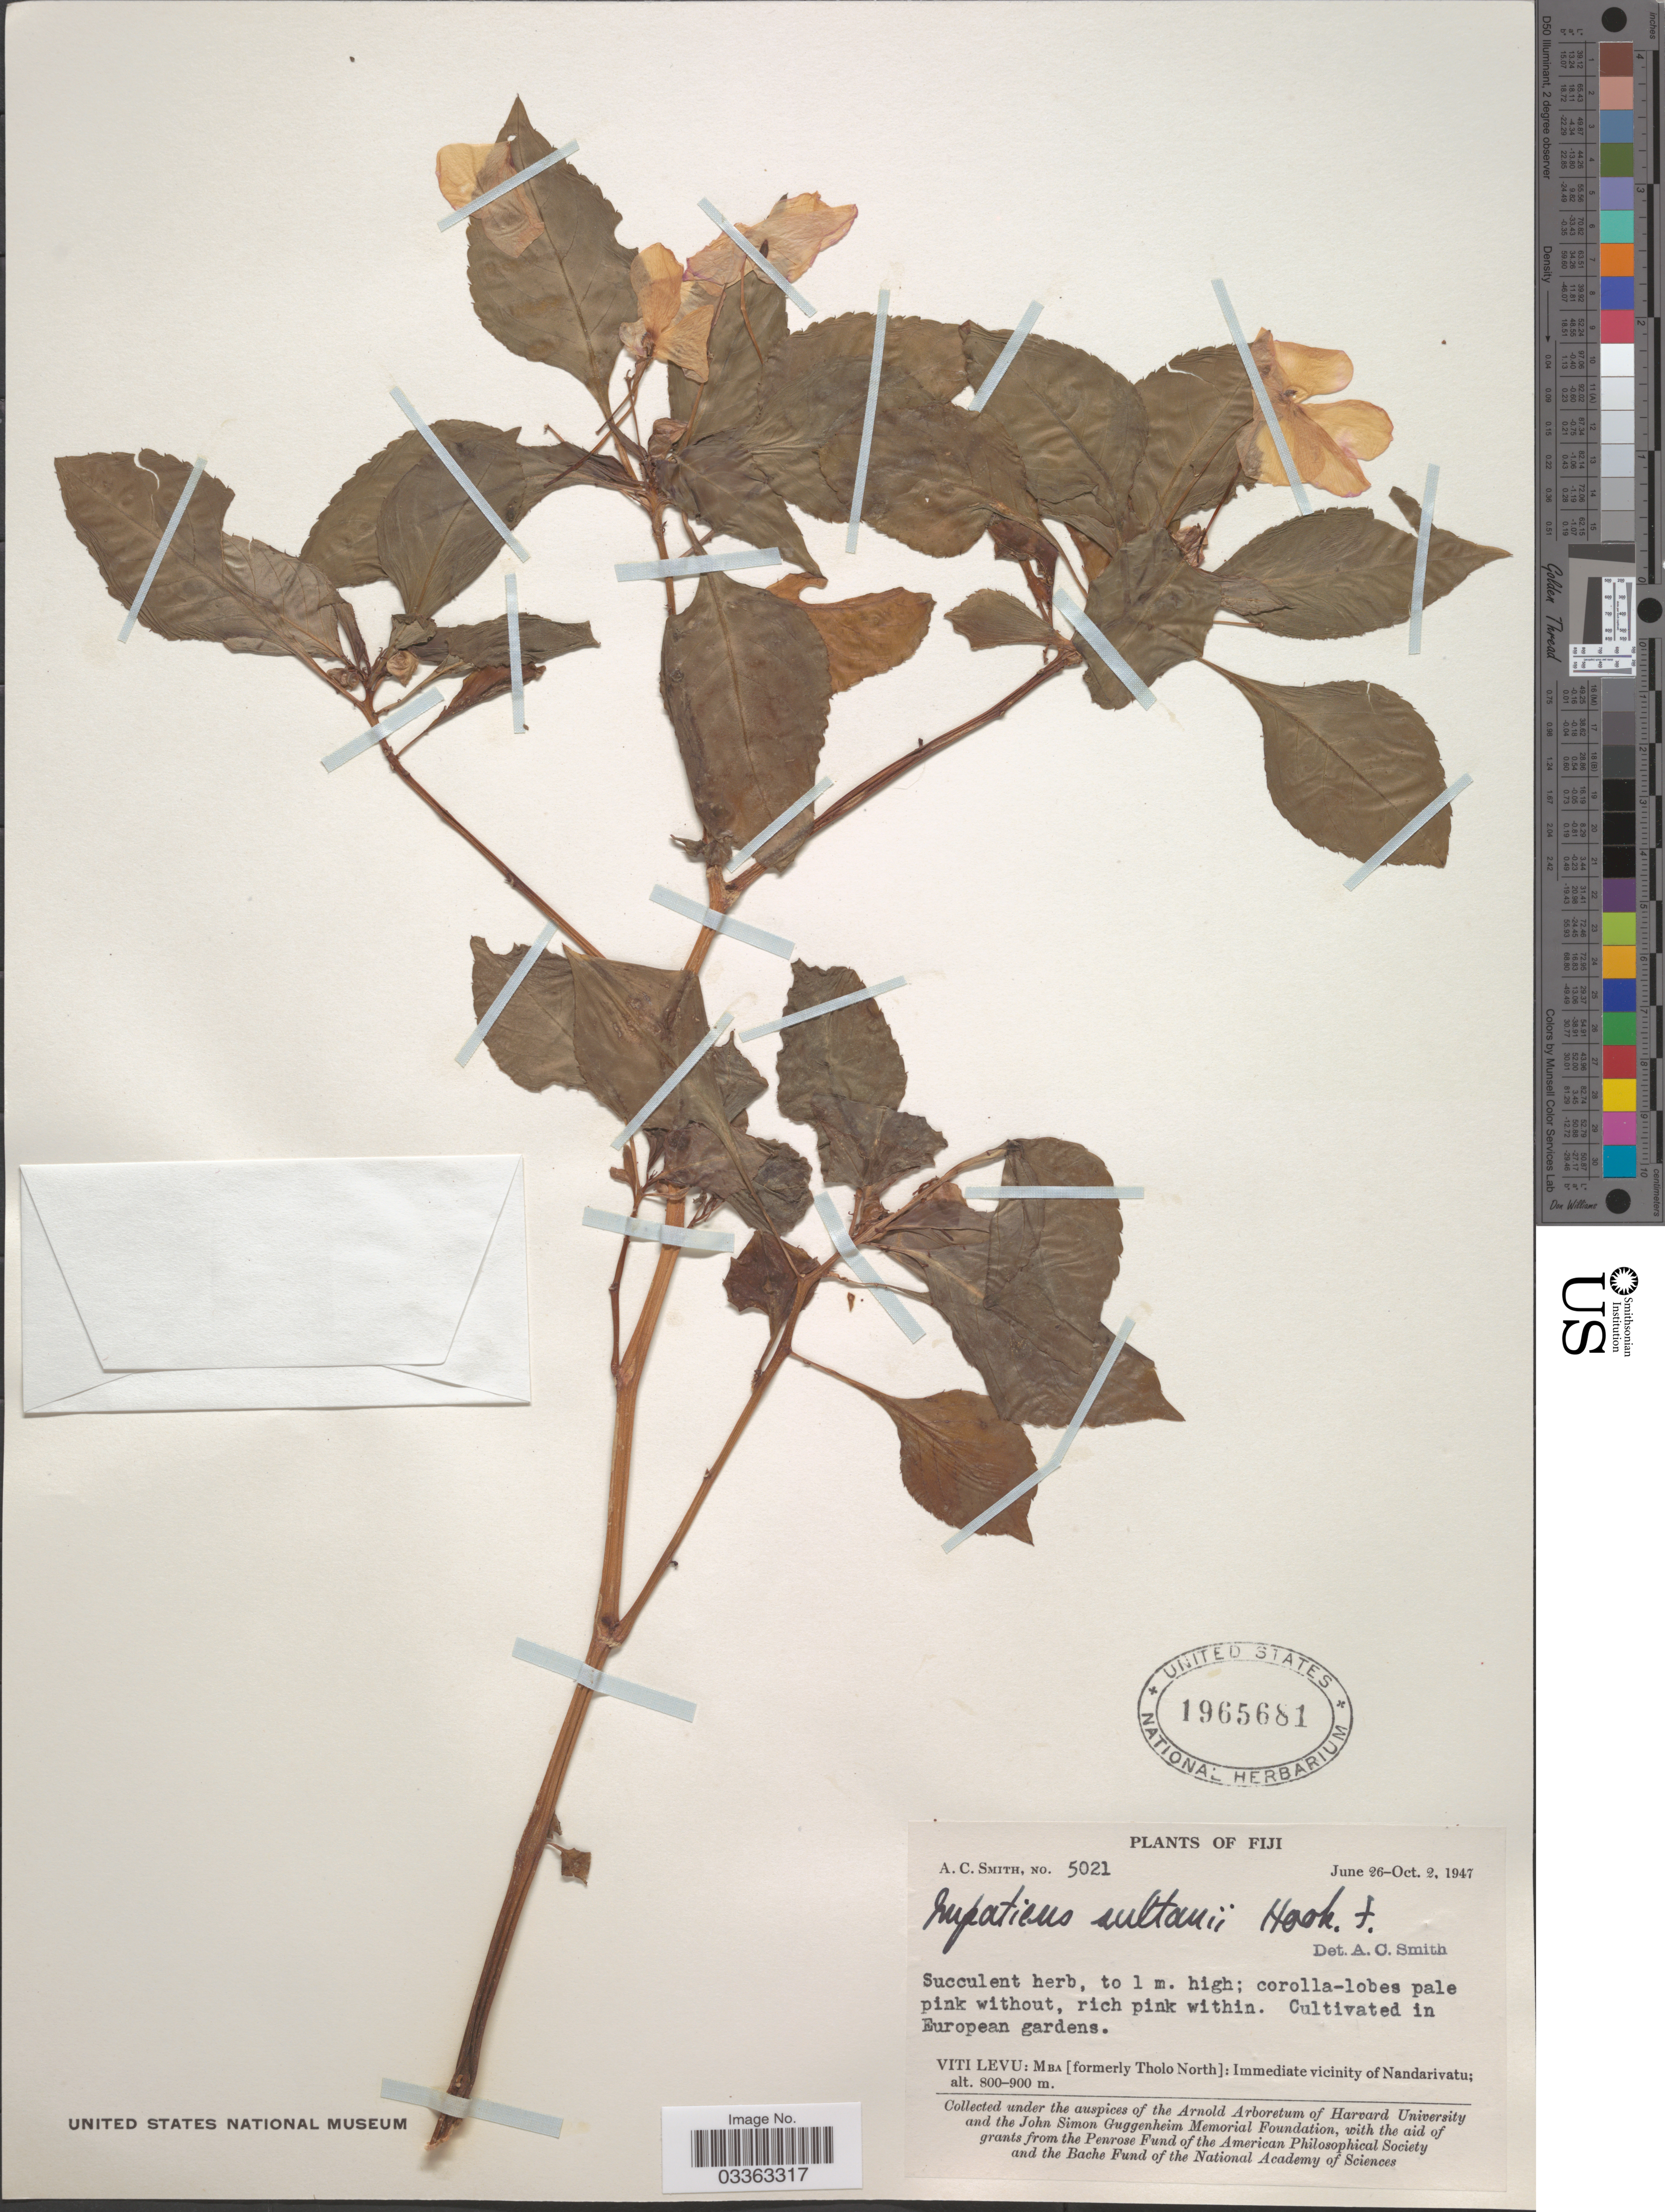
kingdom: Plantae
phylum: Tracheophyta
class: Magnoliopsida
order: Ericales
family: Balsaminaceae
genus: Impatiens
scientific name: Impatiens sultani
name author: Hook. f.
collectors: A. C. Smith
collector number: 5021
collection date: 1947-06-26/1947-10-02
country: Fiji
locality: Viti Levu: MBA (formerly Tholo North): Immediate vicinity of Nandarivatu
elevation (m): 800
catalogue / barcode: US 1965681